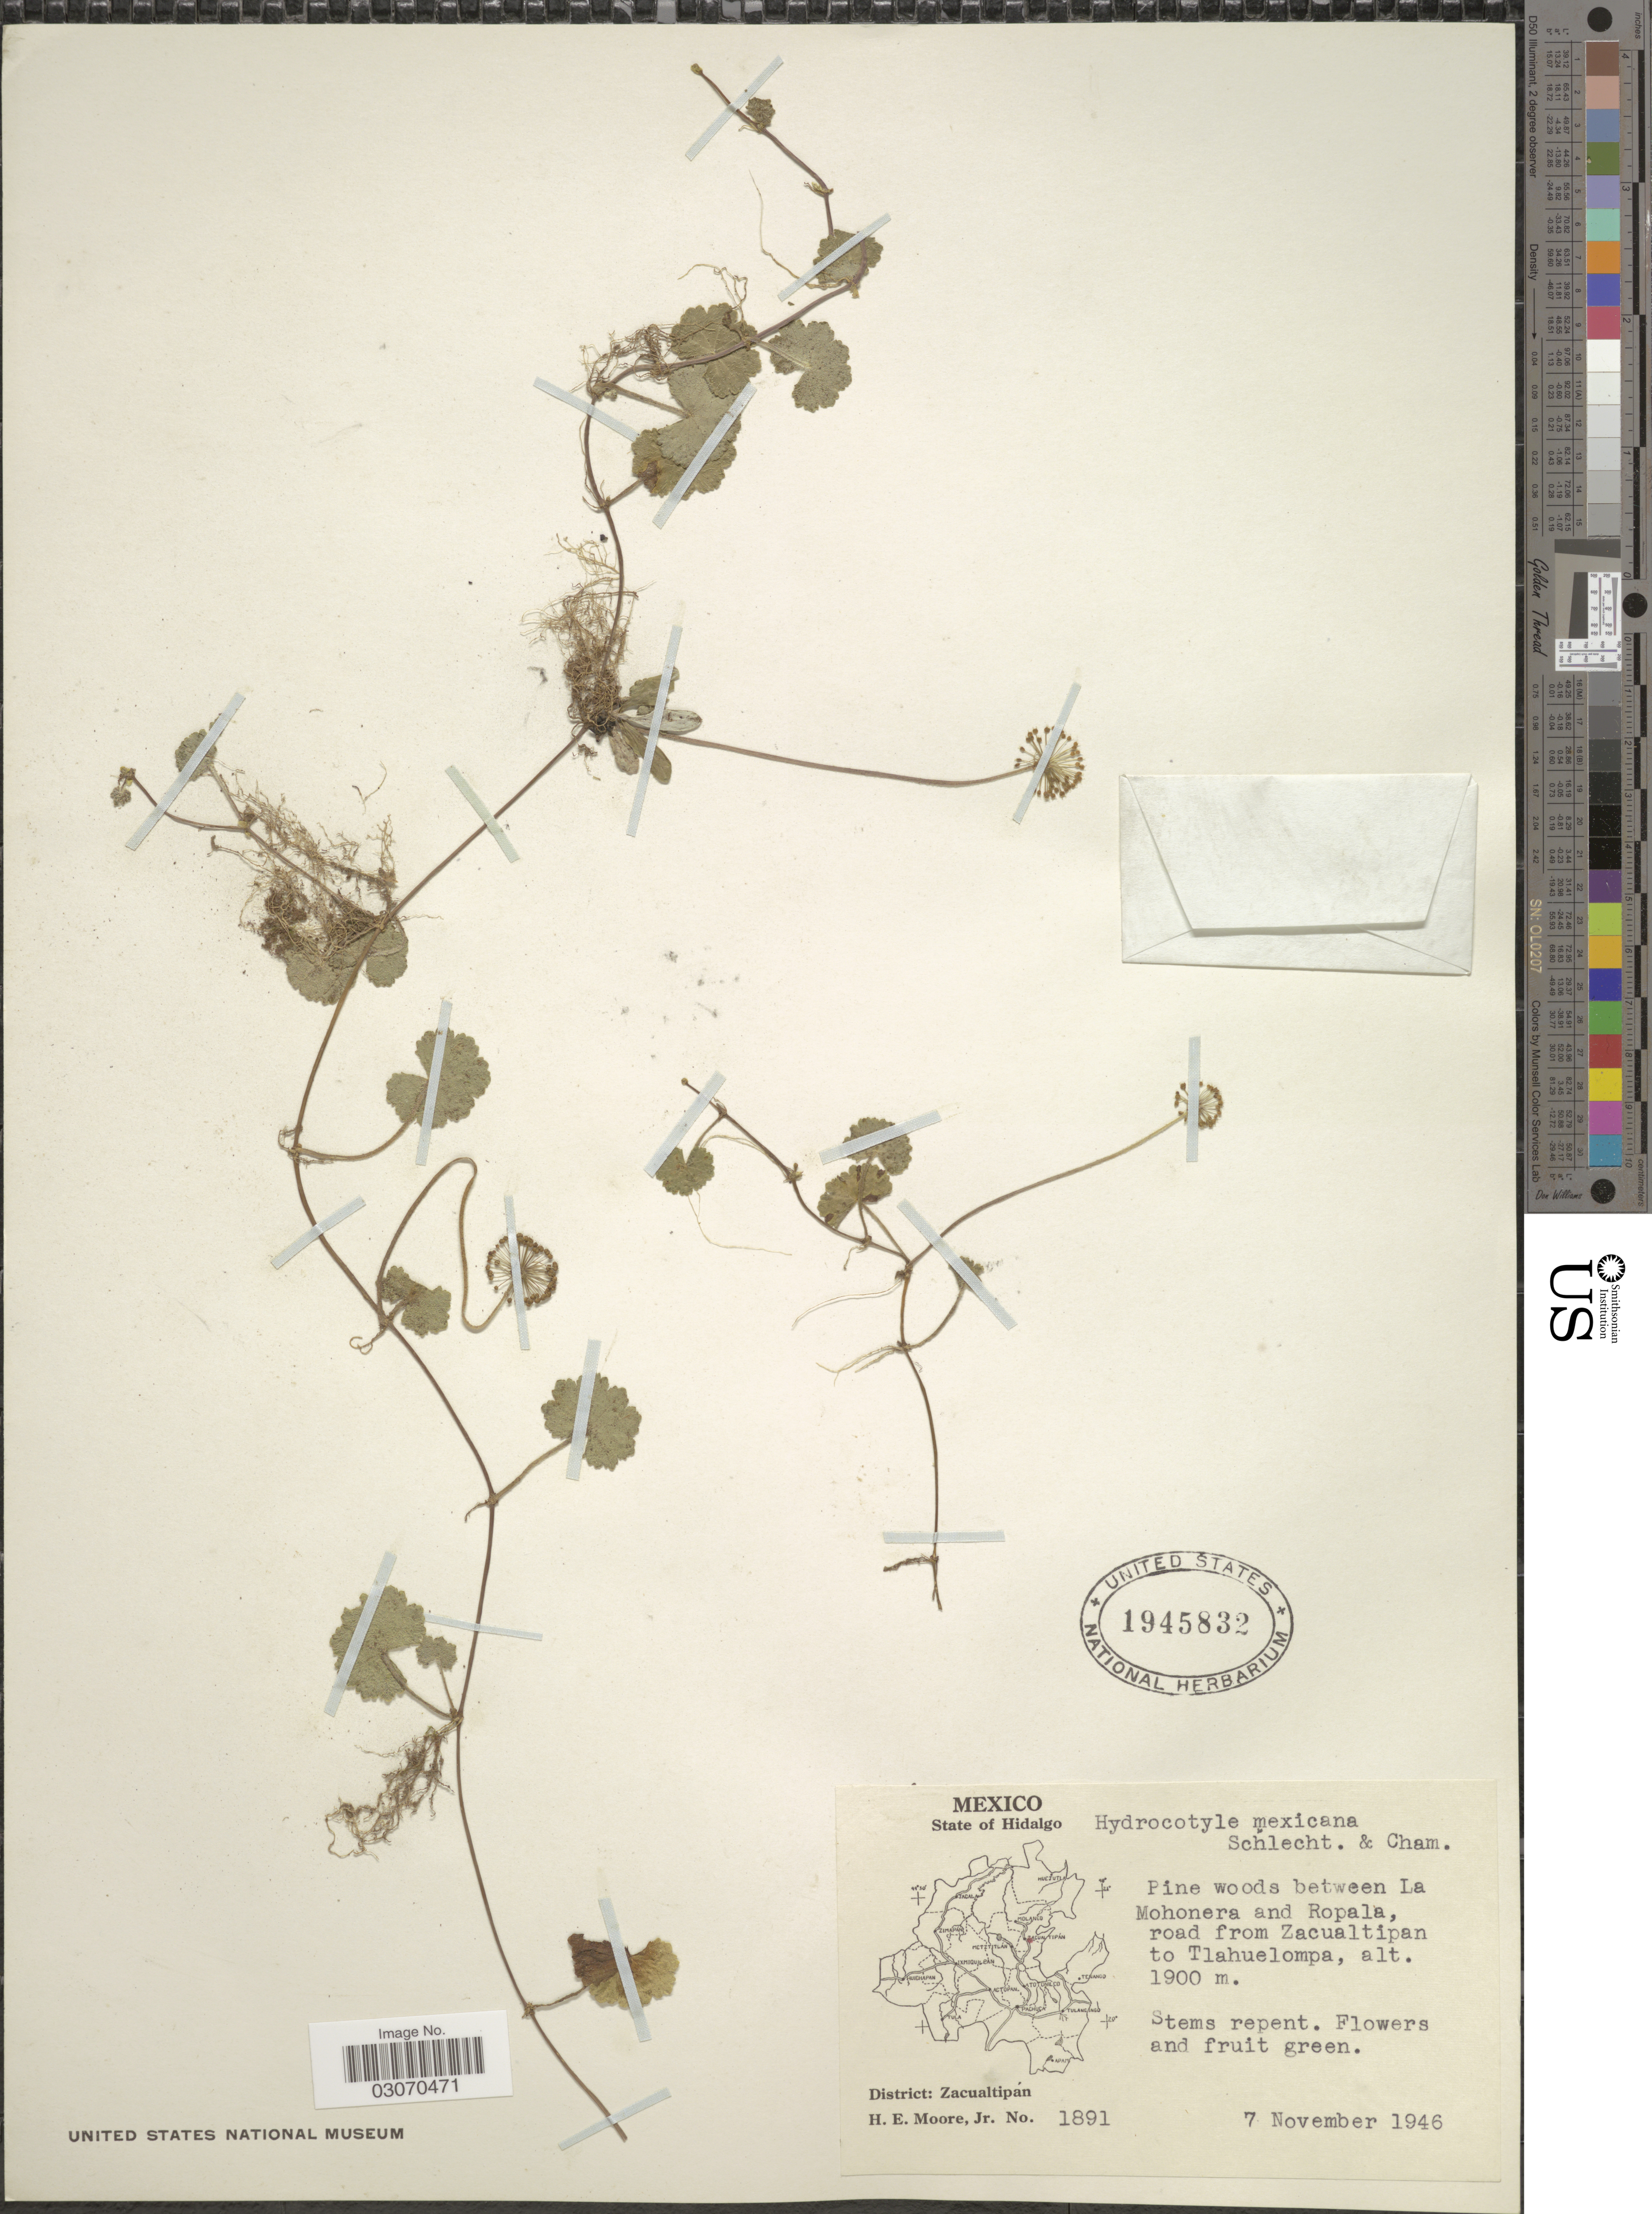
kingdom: Plantae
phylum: Tracheophyta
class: Magnoliopsida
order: Apiales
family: Araliaceae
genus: Hydrocotyle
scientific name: Hydrocotyle mexicana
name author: Schltdl. & Cham.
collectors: H. Moore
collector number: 1891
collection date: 1946-11-07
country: Mexico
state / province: Hidalgo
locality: Pine woods between La Mohonera and Ropala, road from Zacualtipan to Tlahuelompa.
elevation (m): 1900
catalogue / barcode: US 1945832